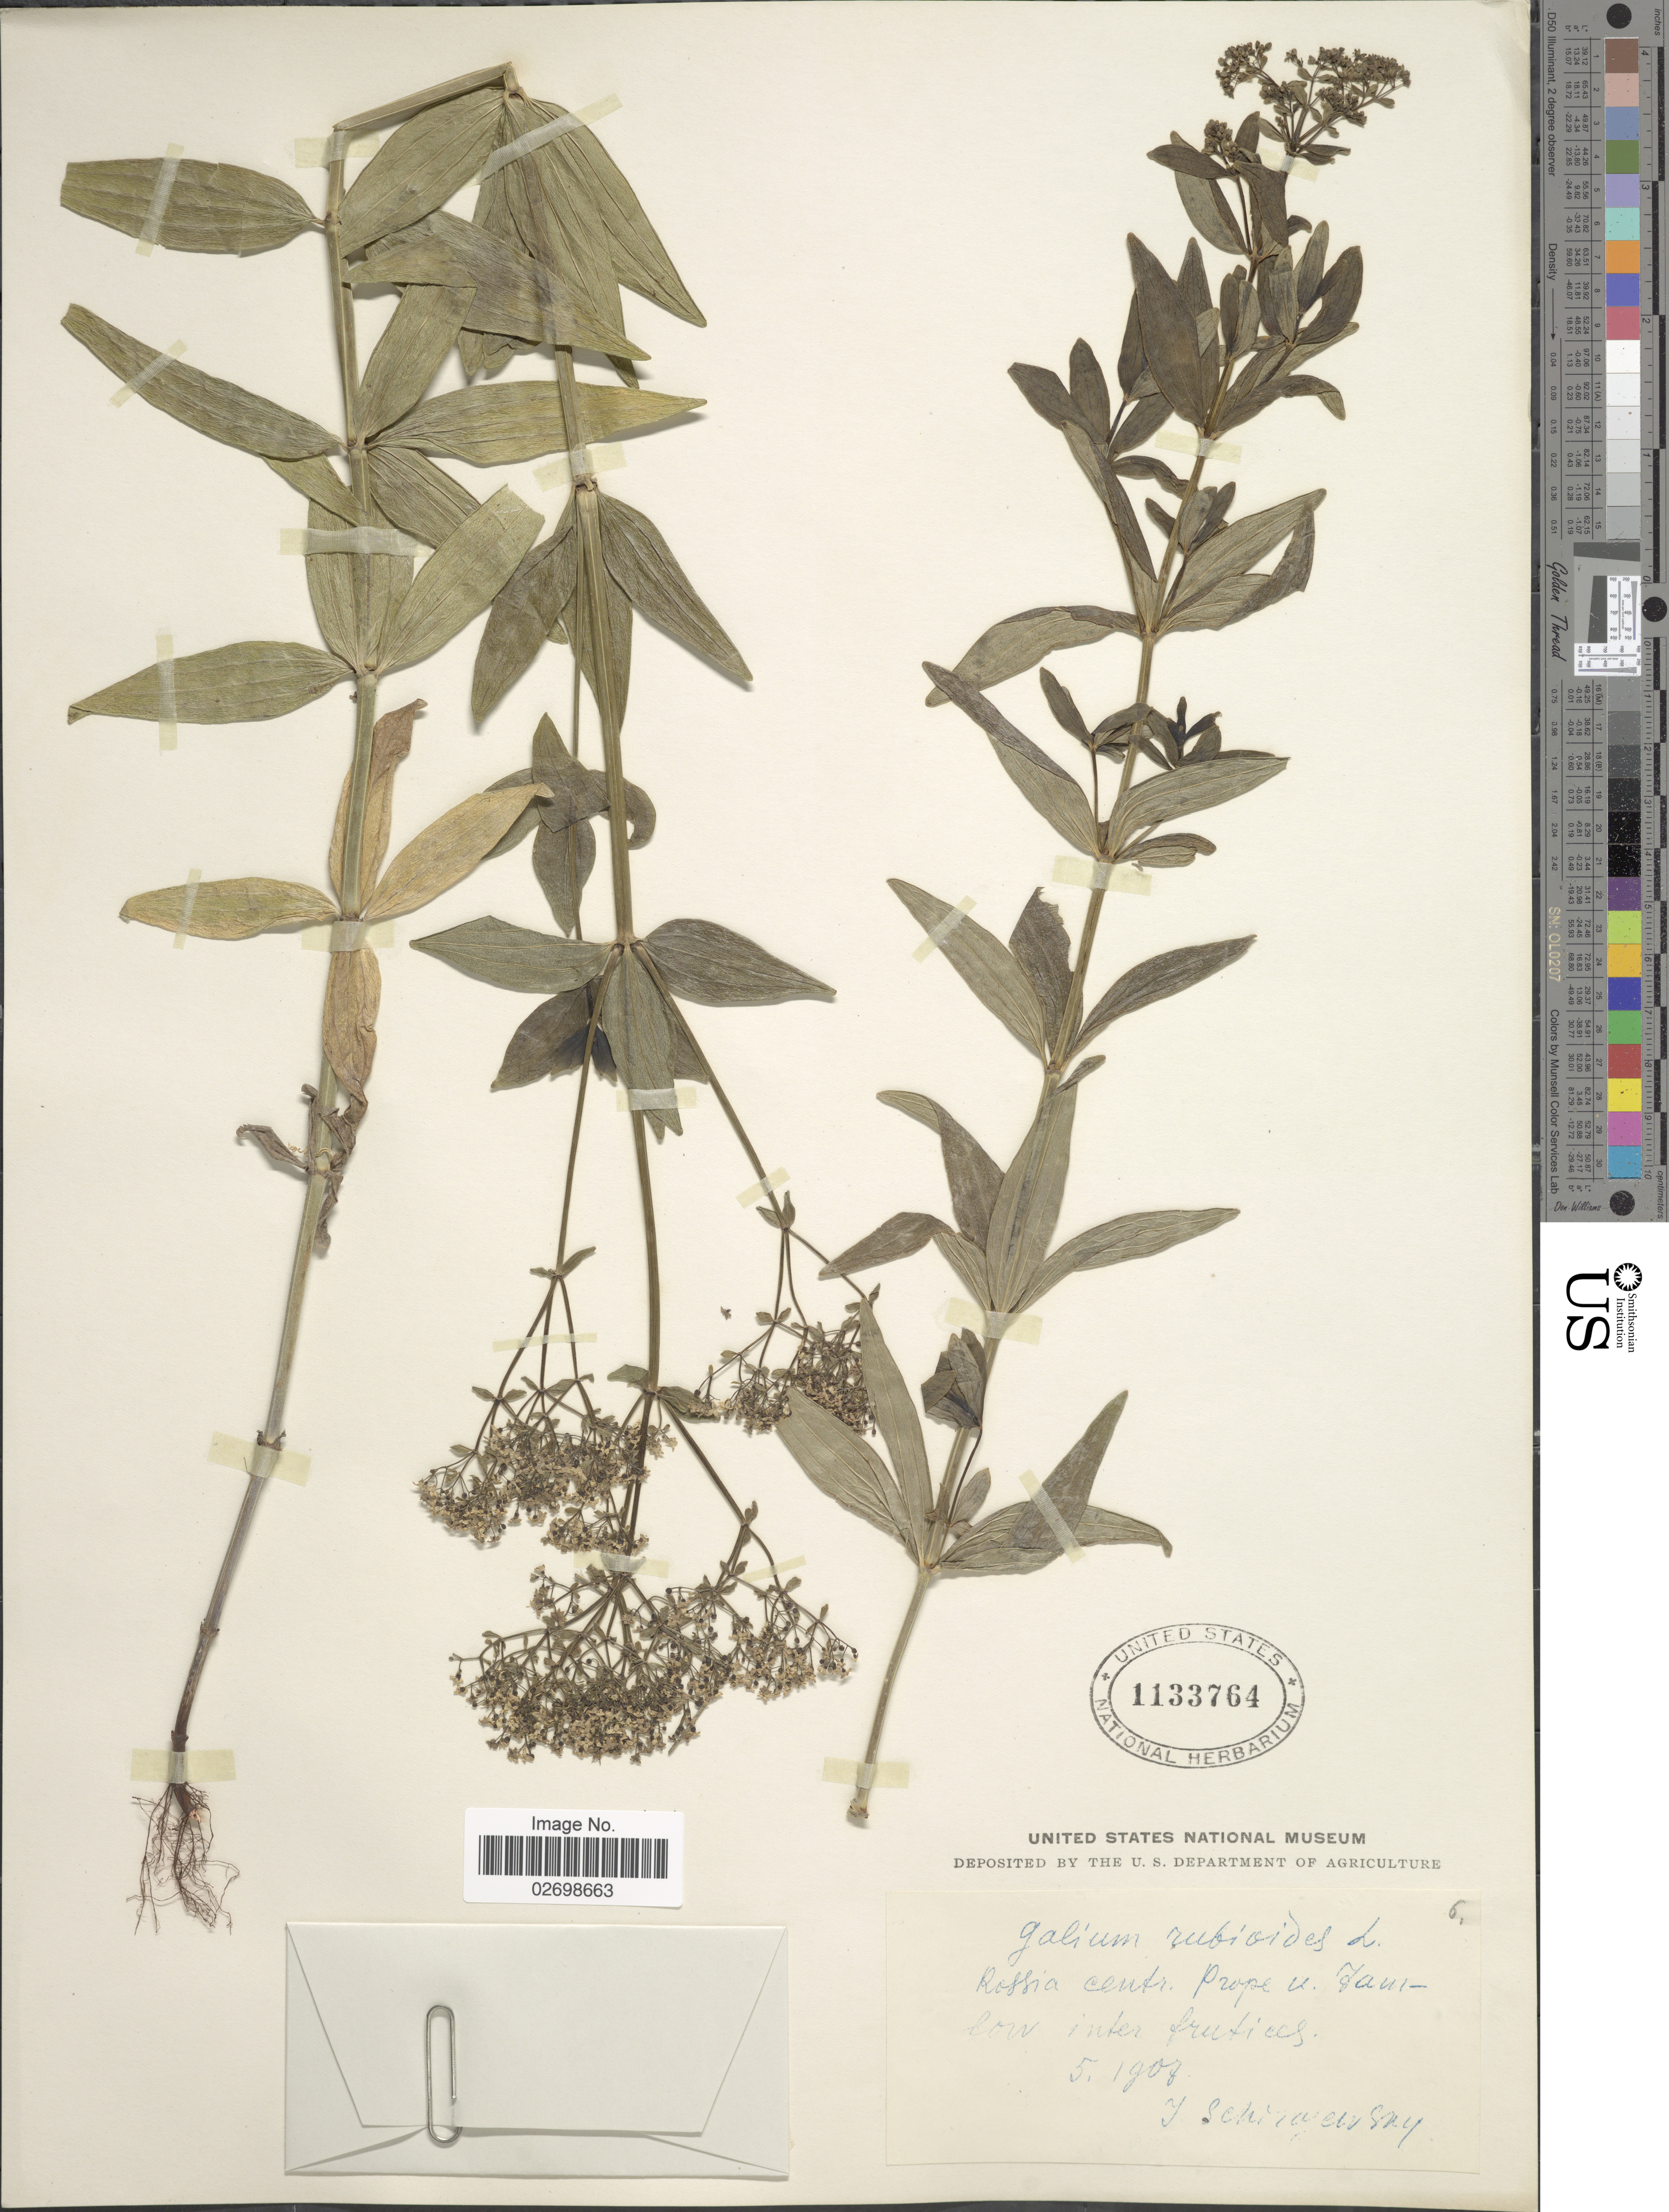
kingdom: Plantae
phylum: Tracheophyta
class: Magnoliopsida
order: Gentianales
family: Rubiaceae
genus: Galium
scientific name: Galium rubioides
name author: L.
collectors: I. Schiraevsky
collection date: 1907-05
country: Russian Federation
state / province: Tambov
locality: Rossia centr. Prope u. Tambov inter frutices.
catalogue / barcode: US 113764